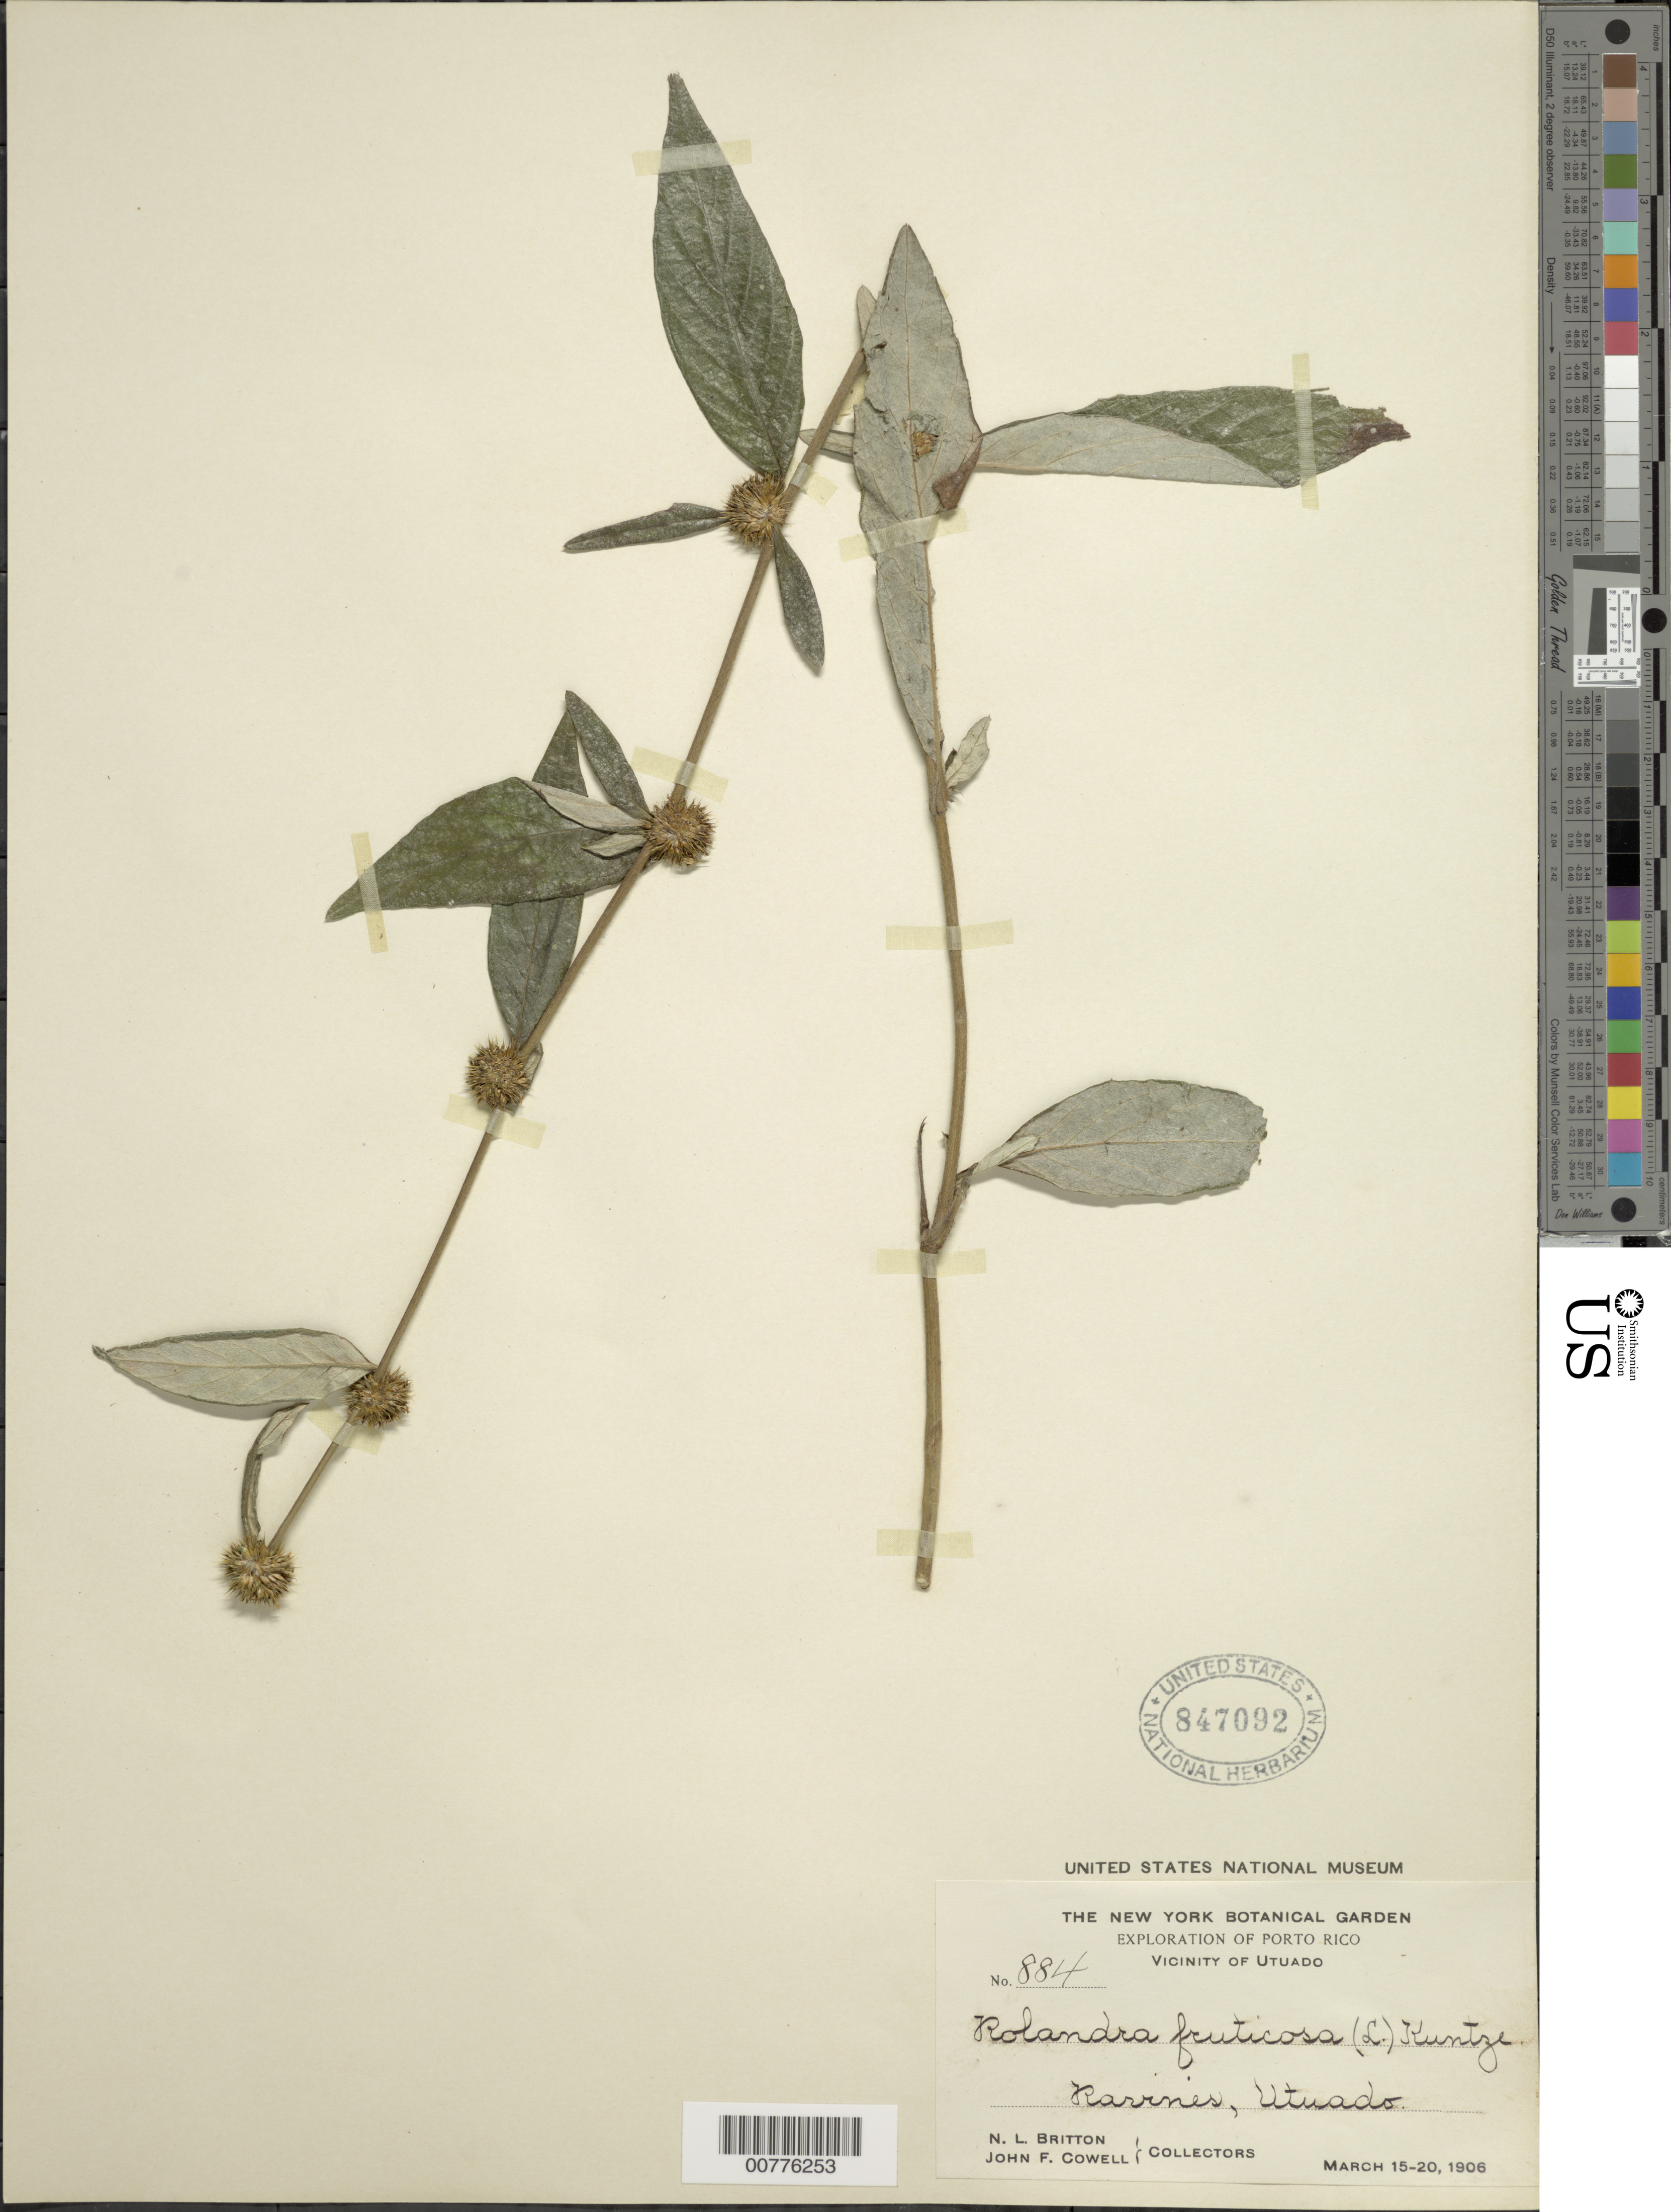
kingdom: Plantae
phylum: Tracheophyta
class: Magnoliopsida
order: Asterales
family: Asteraceae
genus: Rolandra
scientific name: Rolandra fruticosa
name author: (L.) Kuntze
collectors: N. Britton & J. F. Cowell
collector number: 884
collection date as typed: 15 Mar 1906 to 20 Mar 1906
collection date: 1906-03-15/1906-03-20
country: Puerto Rico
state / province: Utuado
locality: Ravine, Utuado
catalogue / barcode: US 847092